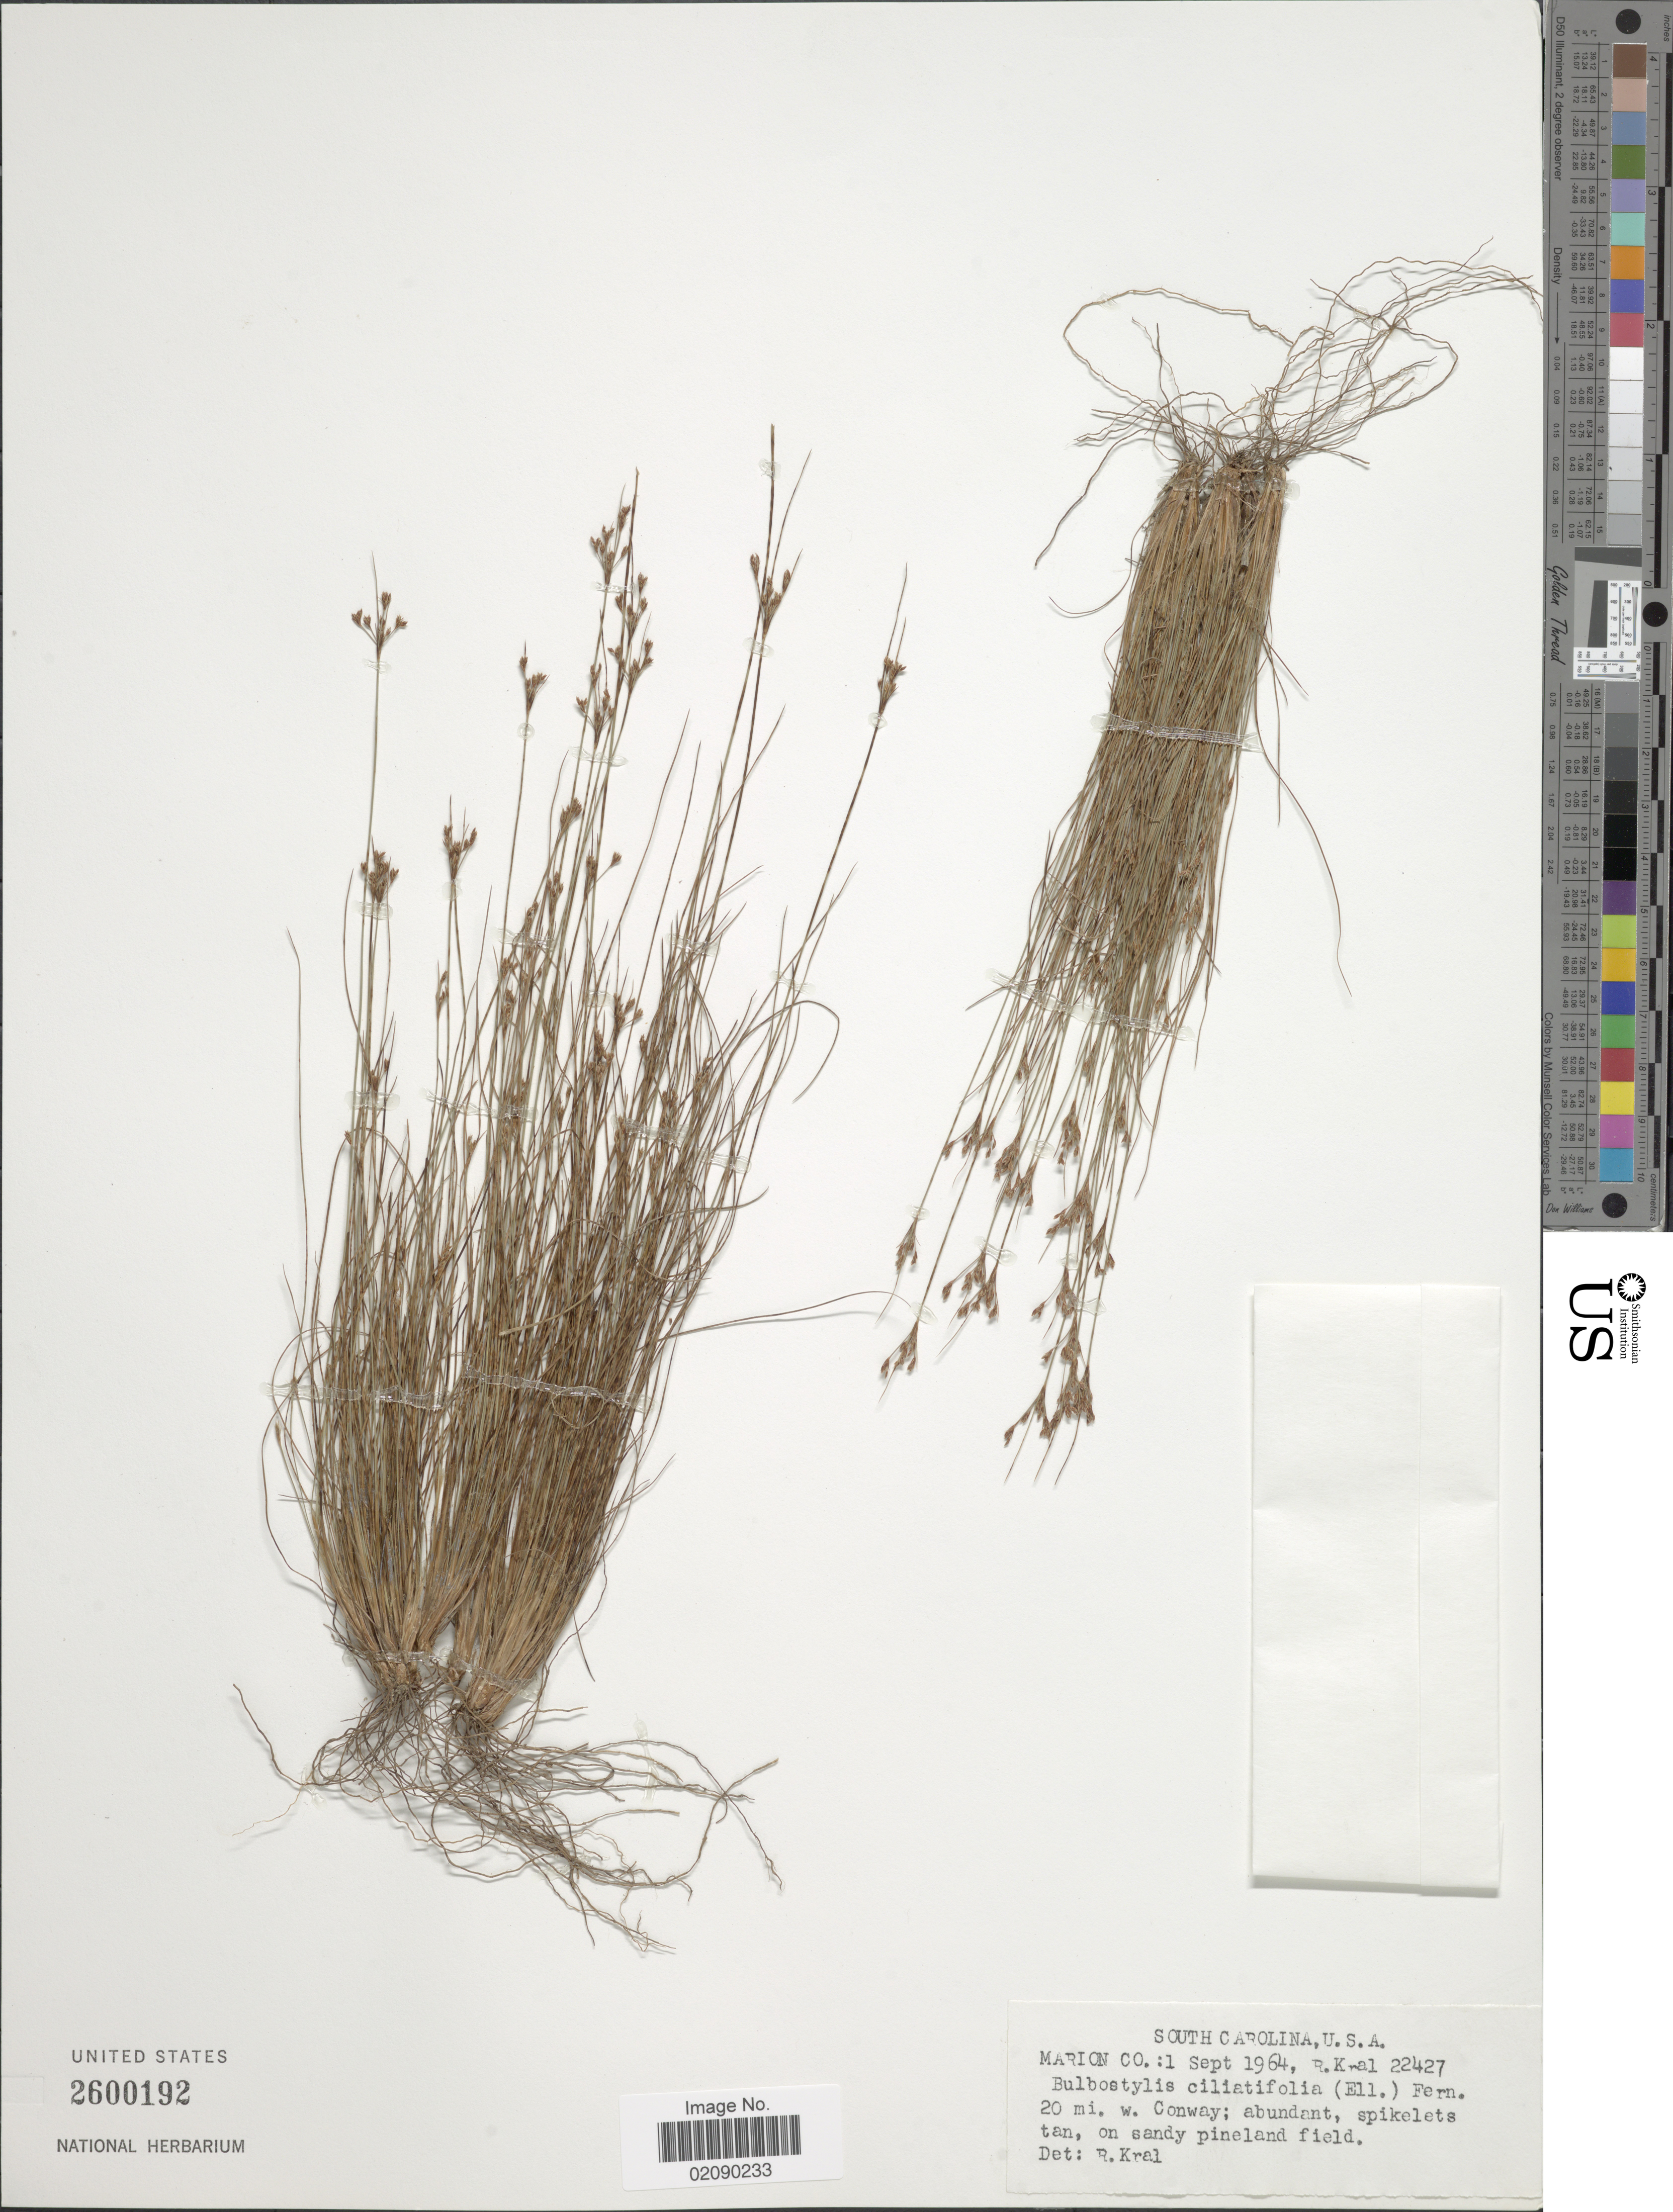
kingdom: Plantae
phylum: Tracheophyta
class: Liliopsida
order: Poales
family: Cyperaceae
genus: Bulbostylis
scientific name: Bulbostylis ciliatifolia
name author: (Elliott) Fernald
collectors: R. Kral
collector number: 22427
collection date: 1964-09-01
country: United States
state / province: Georgia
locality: Marion Co. 20 mi. w. Conway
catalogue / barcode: US 2600192